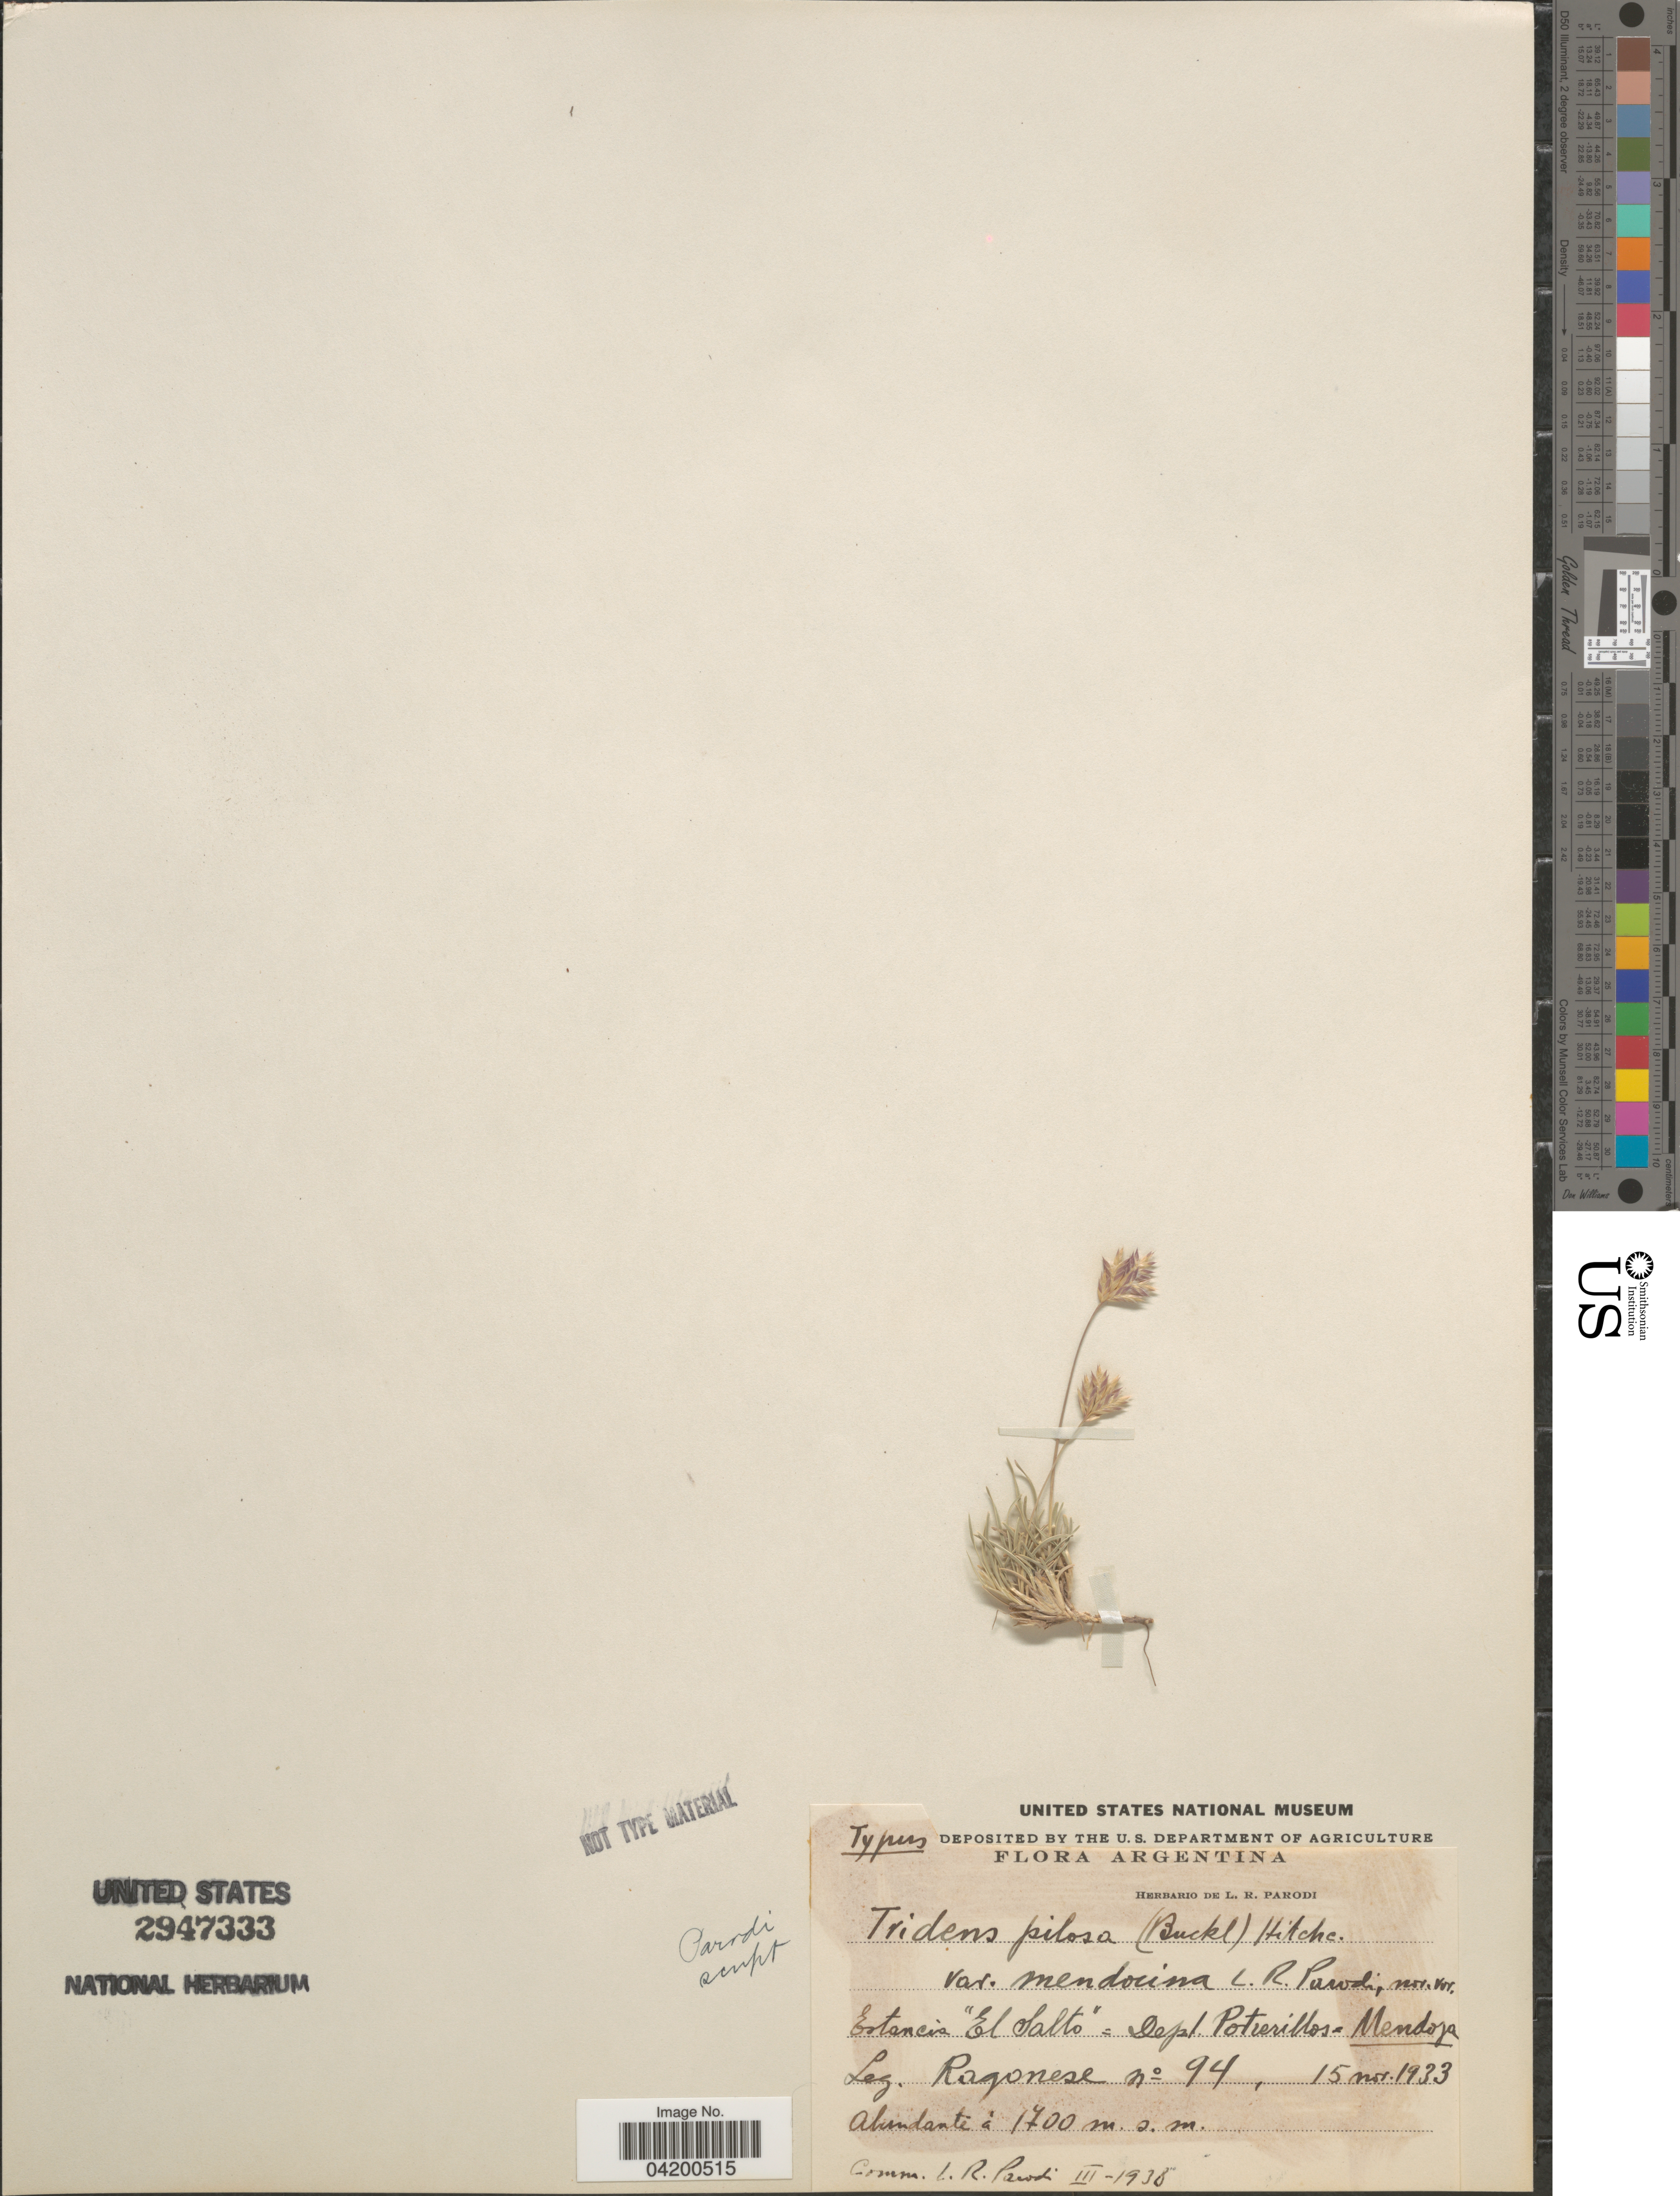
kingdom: Plantae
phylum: Tracheophyta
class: Liliopsida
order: Poales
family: Poaceae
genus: Erioneuron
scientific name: Erioneuron pilosum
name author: (Buckley) Nash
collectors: Ragonese, --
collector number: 94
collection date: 1933-11-15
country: Argentina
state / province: Mendoza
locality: Estancia "El Salto": Dept. Potrerillos.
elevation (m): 1700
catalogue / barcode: US 2947333